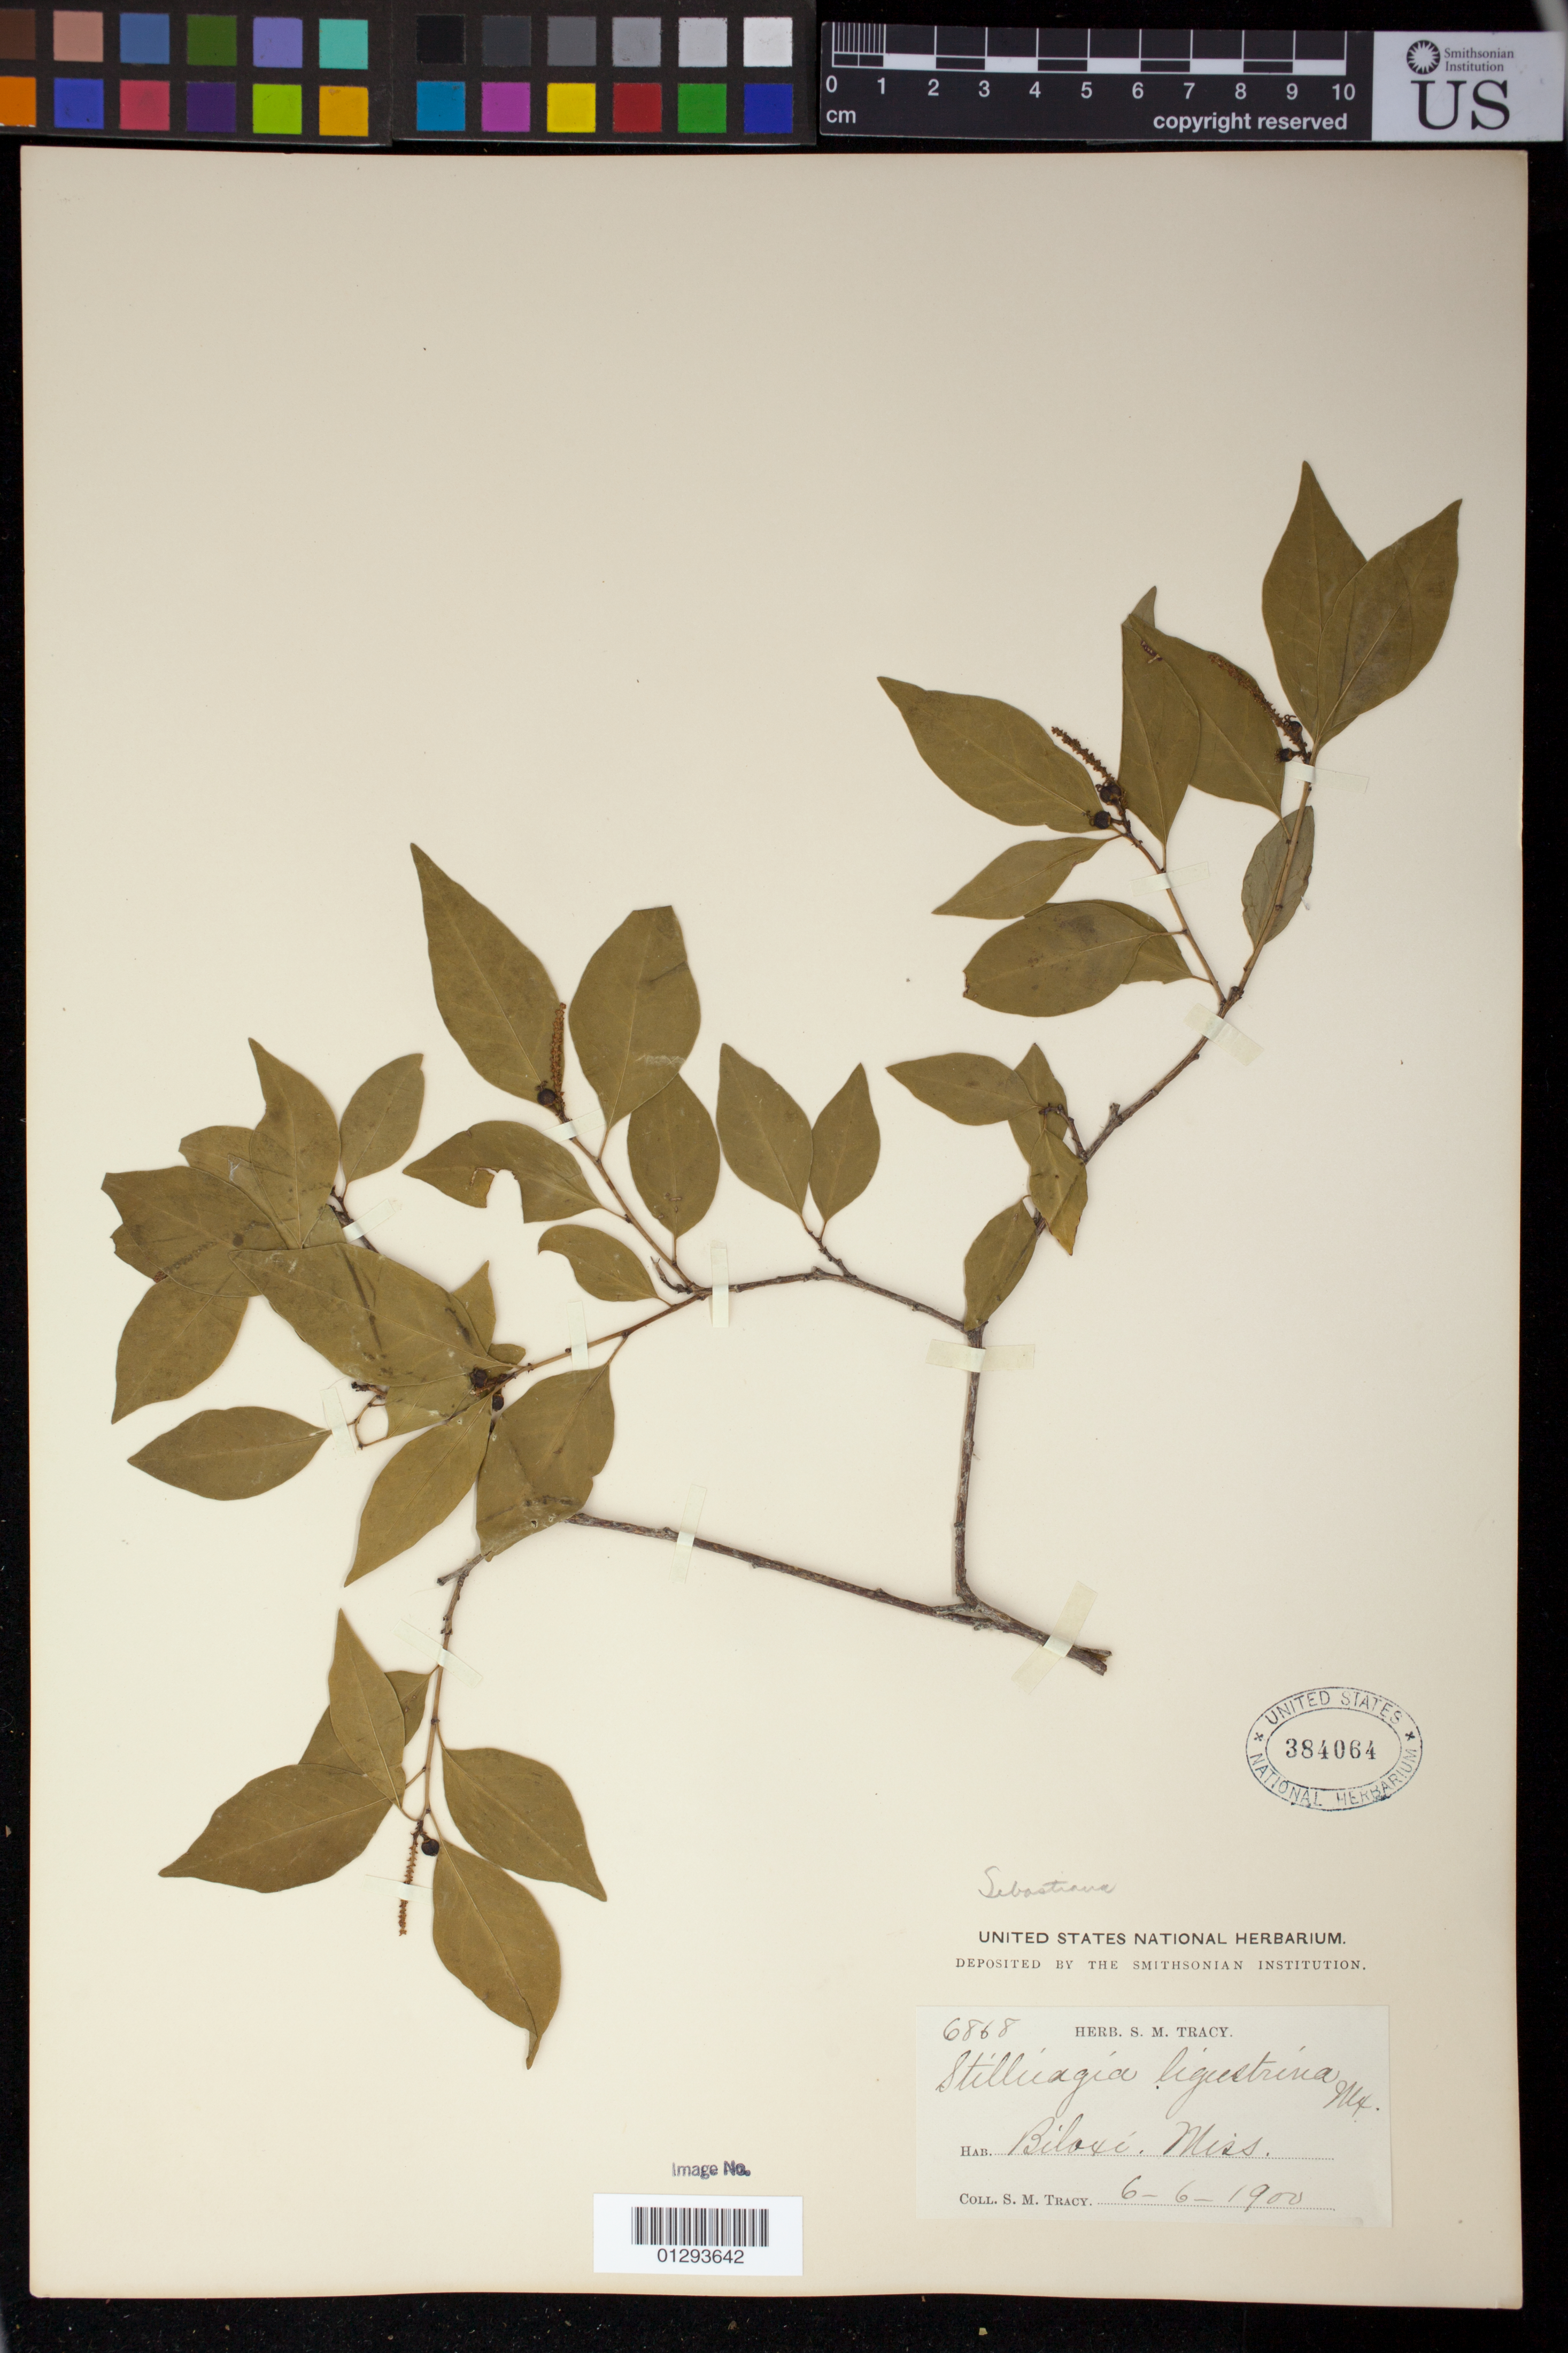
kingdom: Plantae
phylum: Tracheophyta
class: Magnoliopsida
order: Malpighiales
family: Euphorbiaceae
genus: Sebastiania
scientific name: Sebastiania fruticosa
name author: (Bartram) Fernald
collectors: S. M. Tracy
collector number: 6868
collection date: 1900-06-06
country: United States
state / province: Mississippi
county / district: Harrison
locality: Biloxi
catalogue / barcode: US 384064